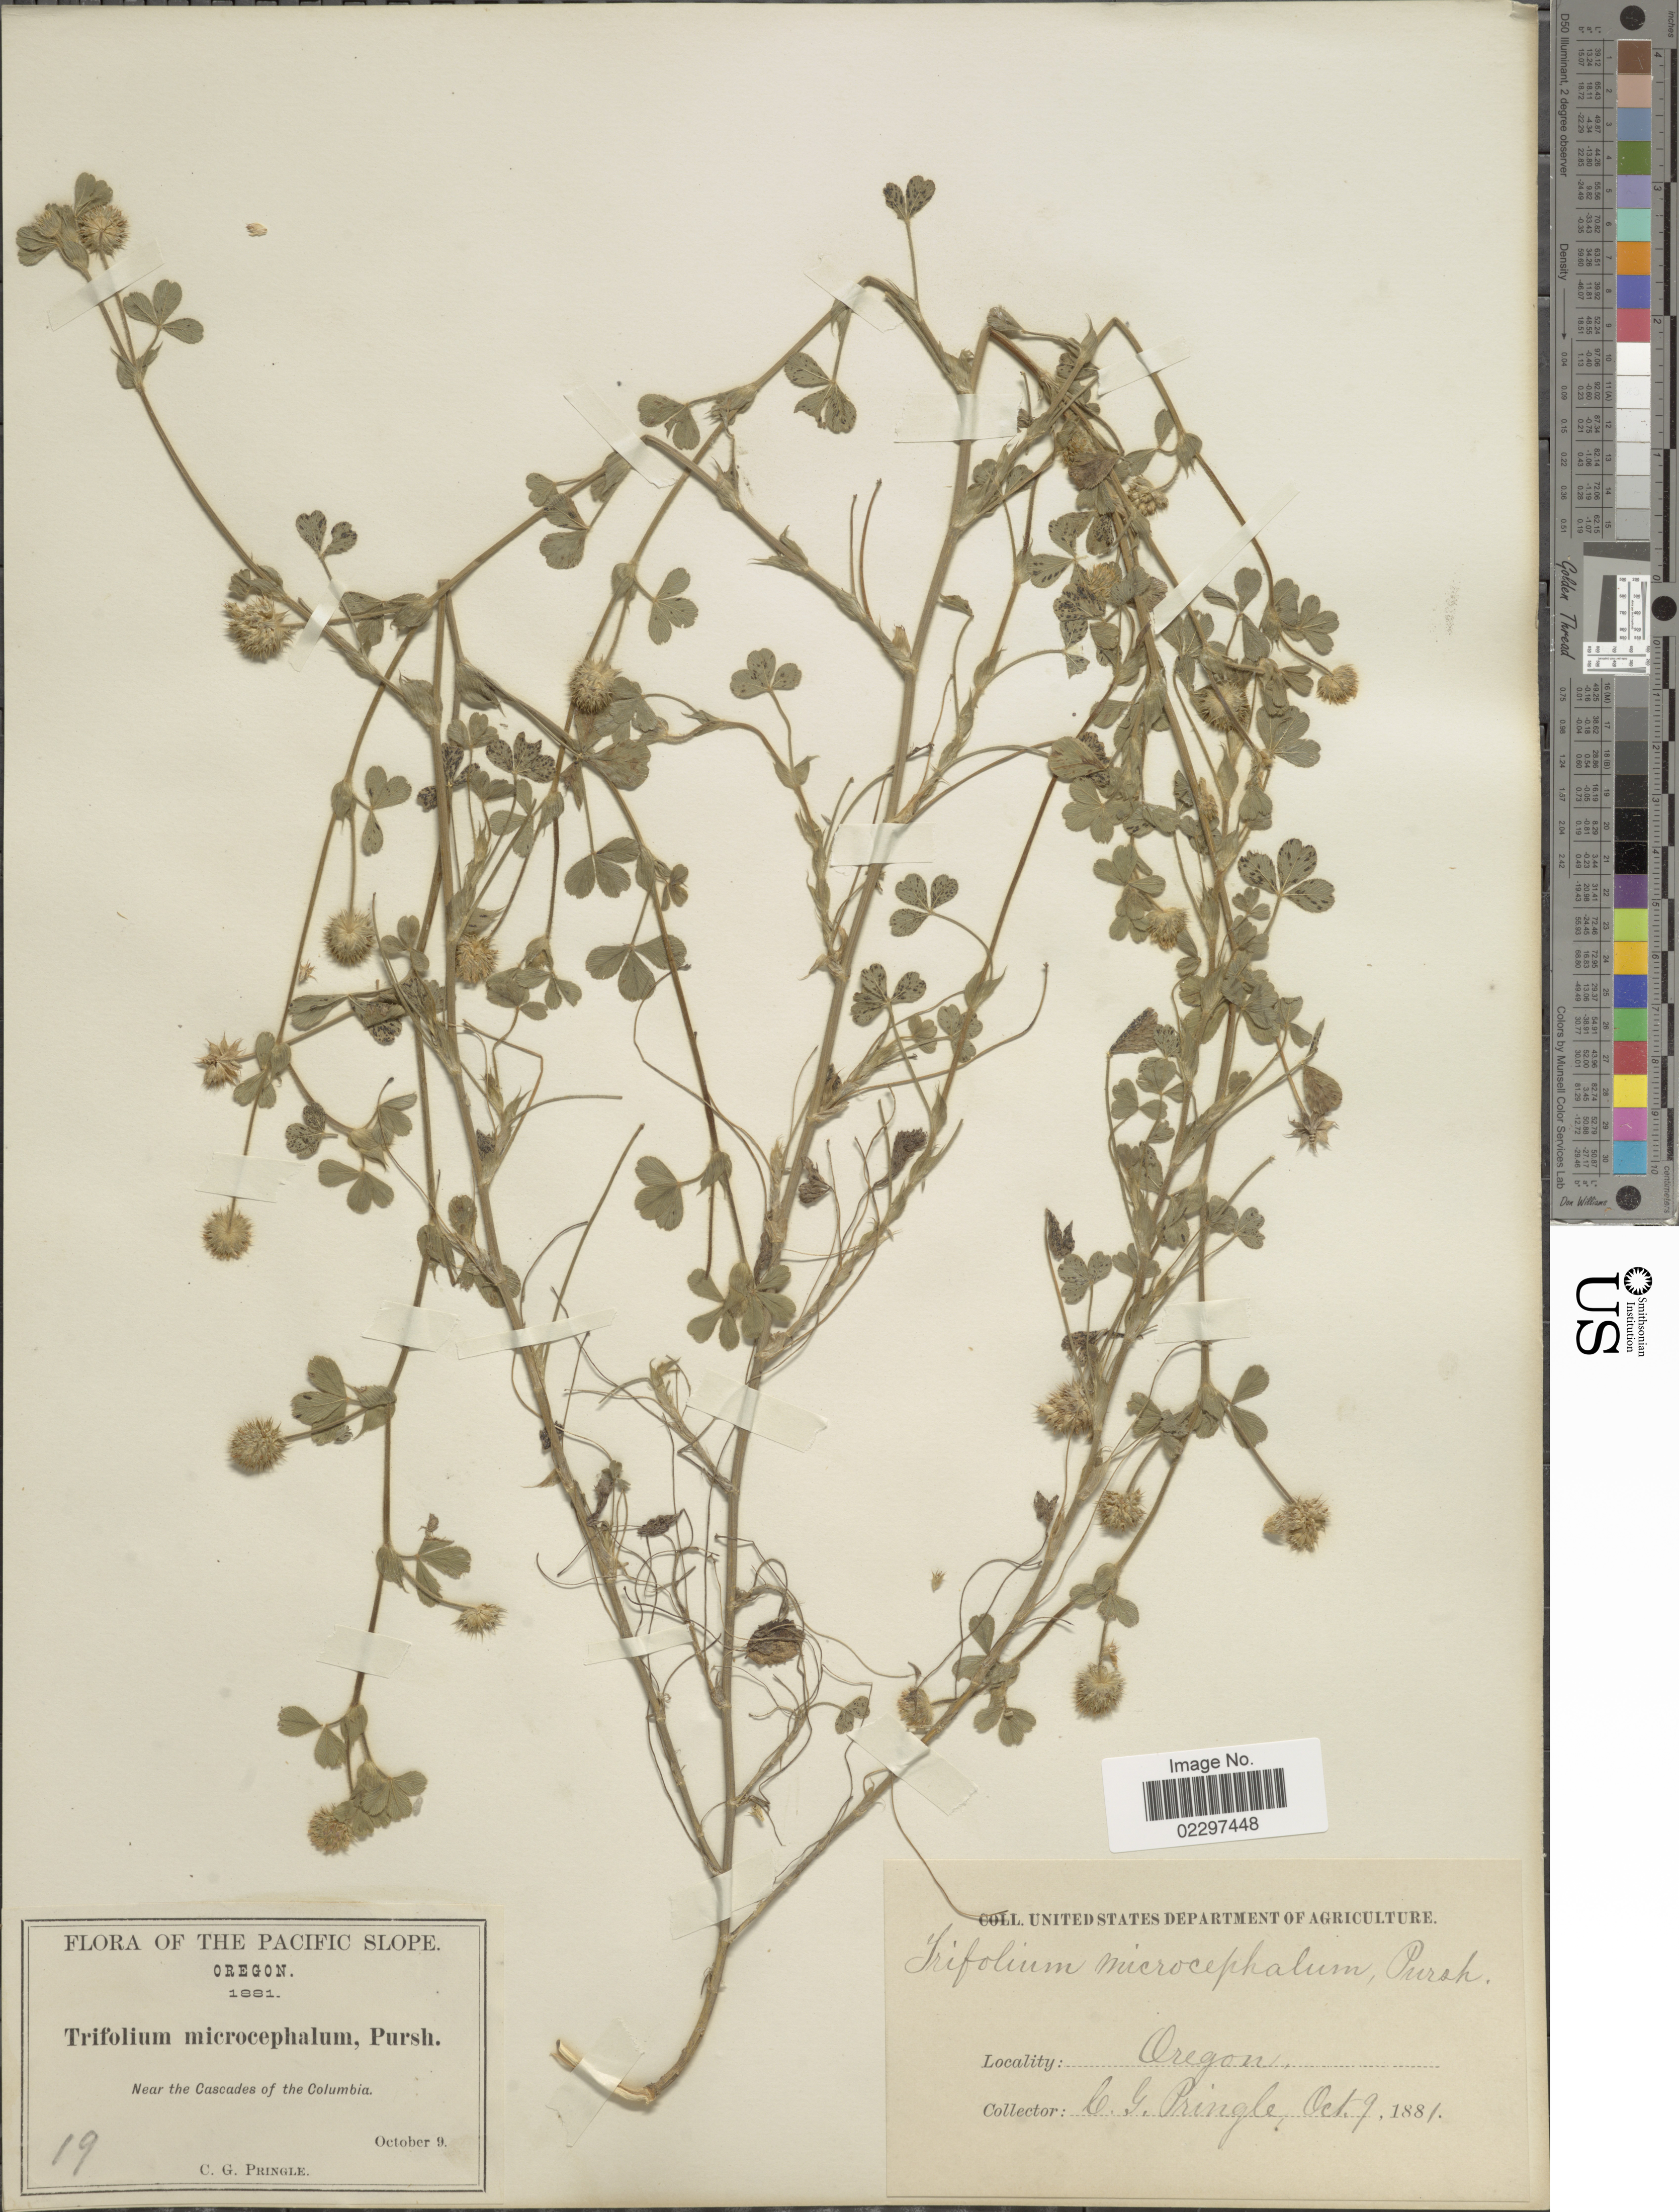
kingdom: Plantae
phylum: Tracheophyta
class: Magnoliopsida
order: Fabales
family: Fabaceae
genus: Trifolium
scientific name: Trifolium microcephalum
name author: Pursh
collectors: C. G. Pringle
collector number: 19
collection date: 1881-10-09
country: United States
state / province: Oregon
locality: Pacific Slope. Near the Cascades of the Columbia